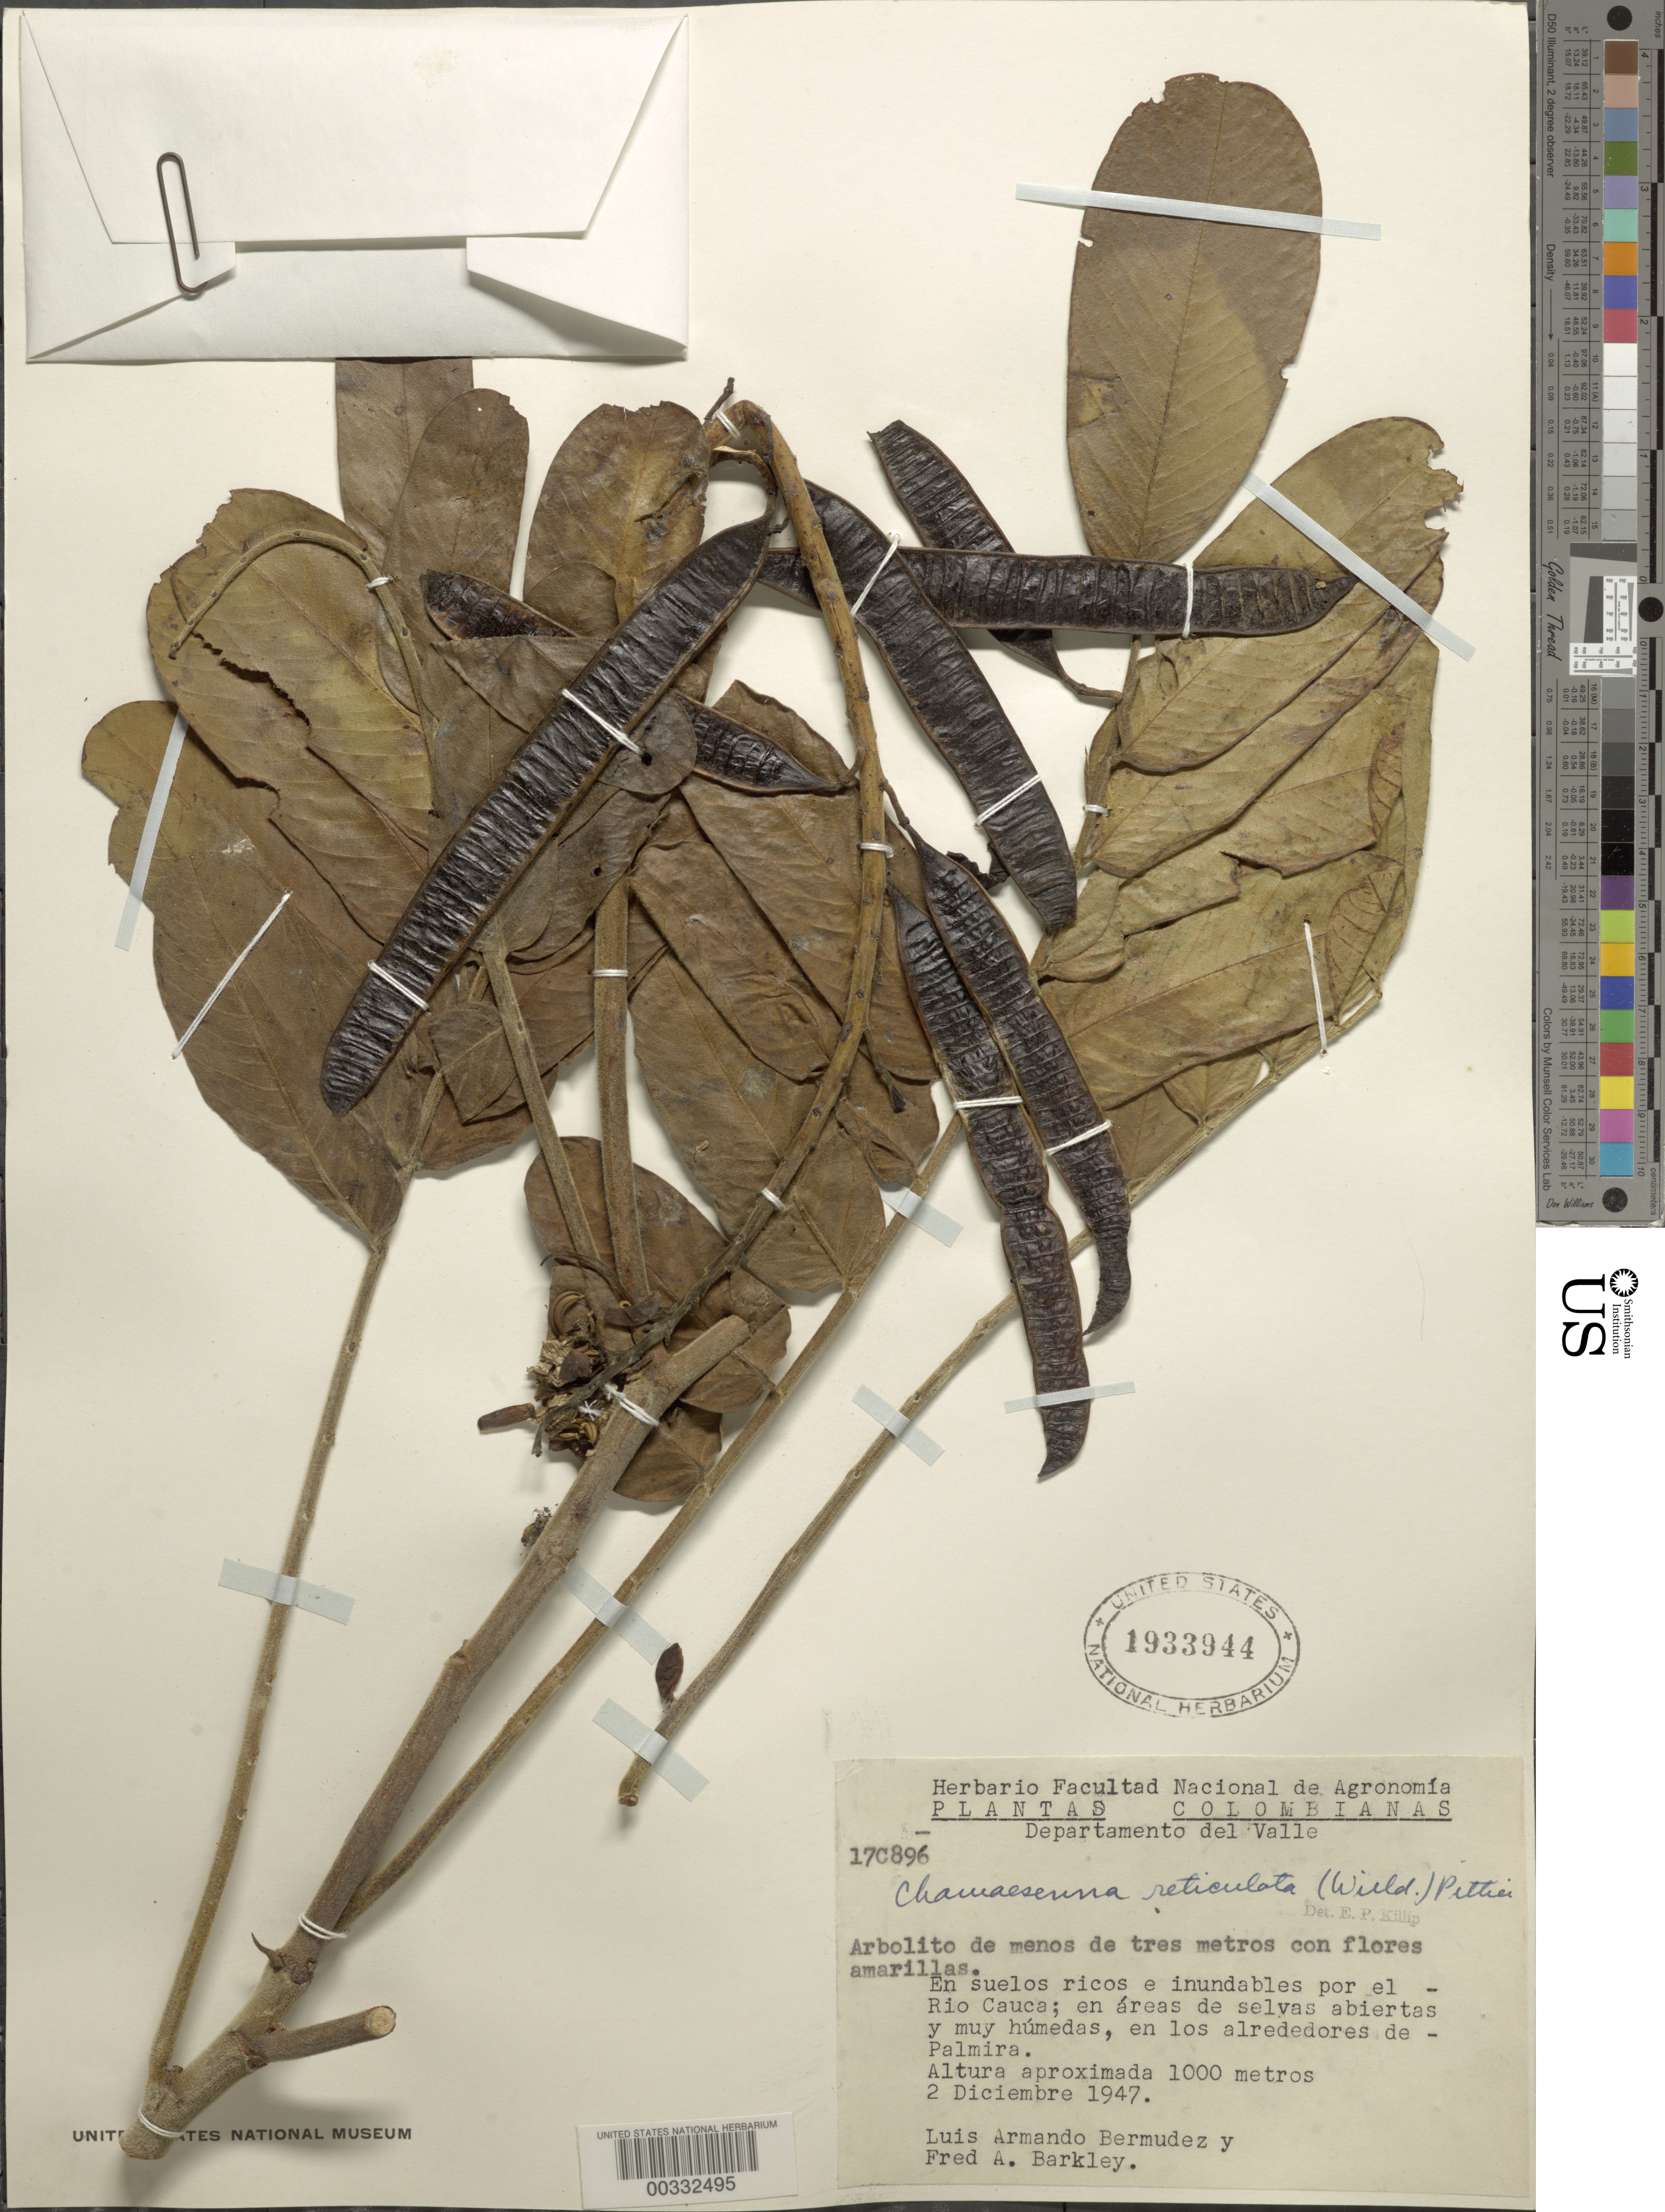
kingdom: Plantae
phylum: Tracheophyta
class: Magnoliopsida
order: Fabales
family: Fabaceae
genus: Senna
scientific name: Senna reticulata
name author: (Willd.) H.S. Irwin & Barneby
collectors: L. Bermudez & F. A. Barkley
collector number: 17c896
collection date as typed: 02 Dec 1947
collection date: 1947-12-02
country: Colombia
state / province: Valle del Cauca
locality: Vicinity of Palmira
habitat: Selvas abiertas y muy humedas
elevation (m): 1000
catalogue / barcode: US 1933944